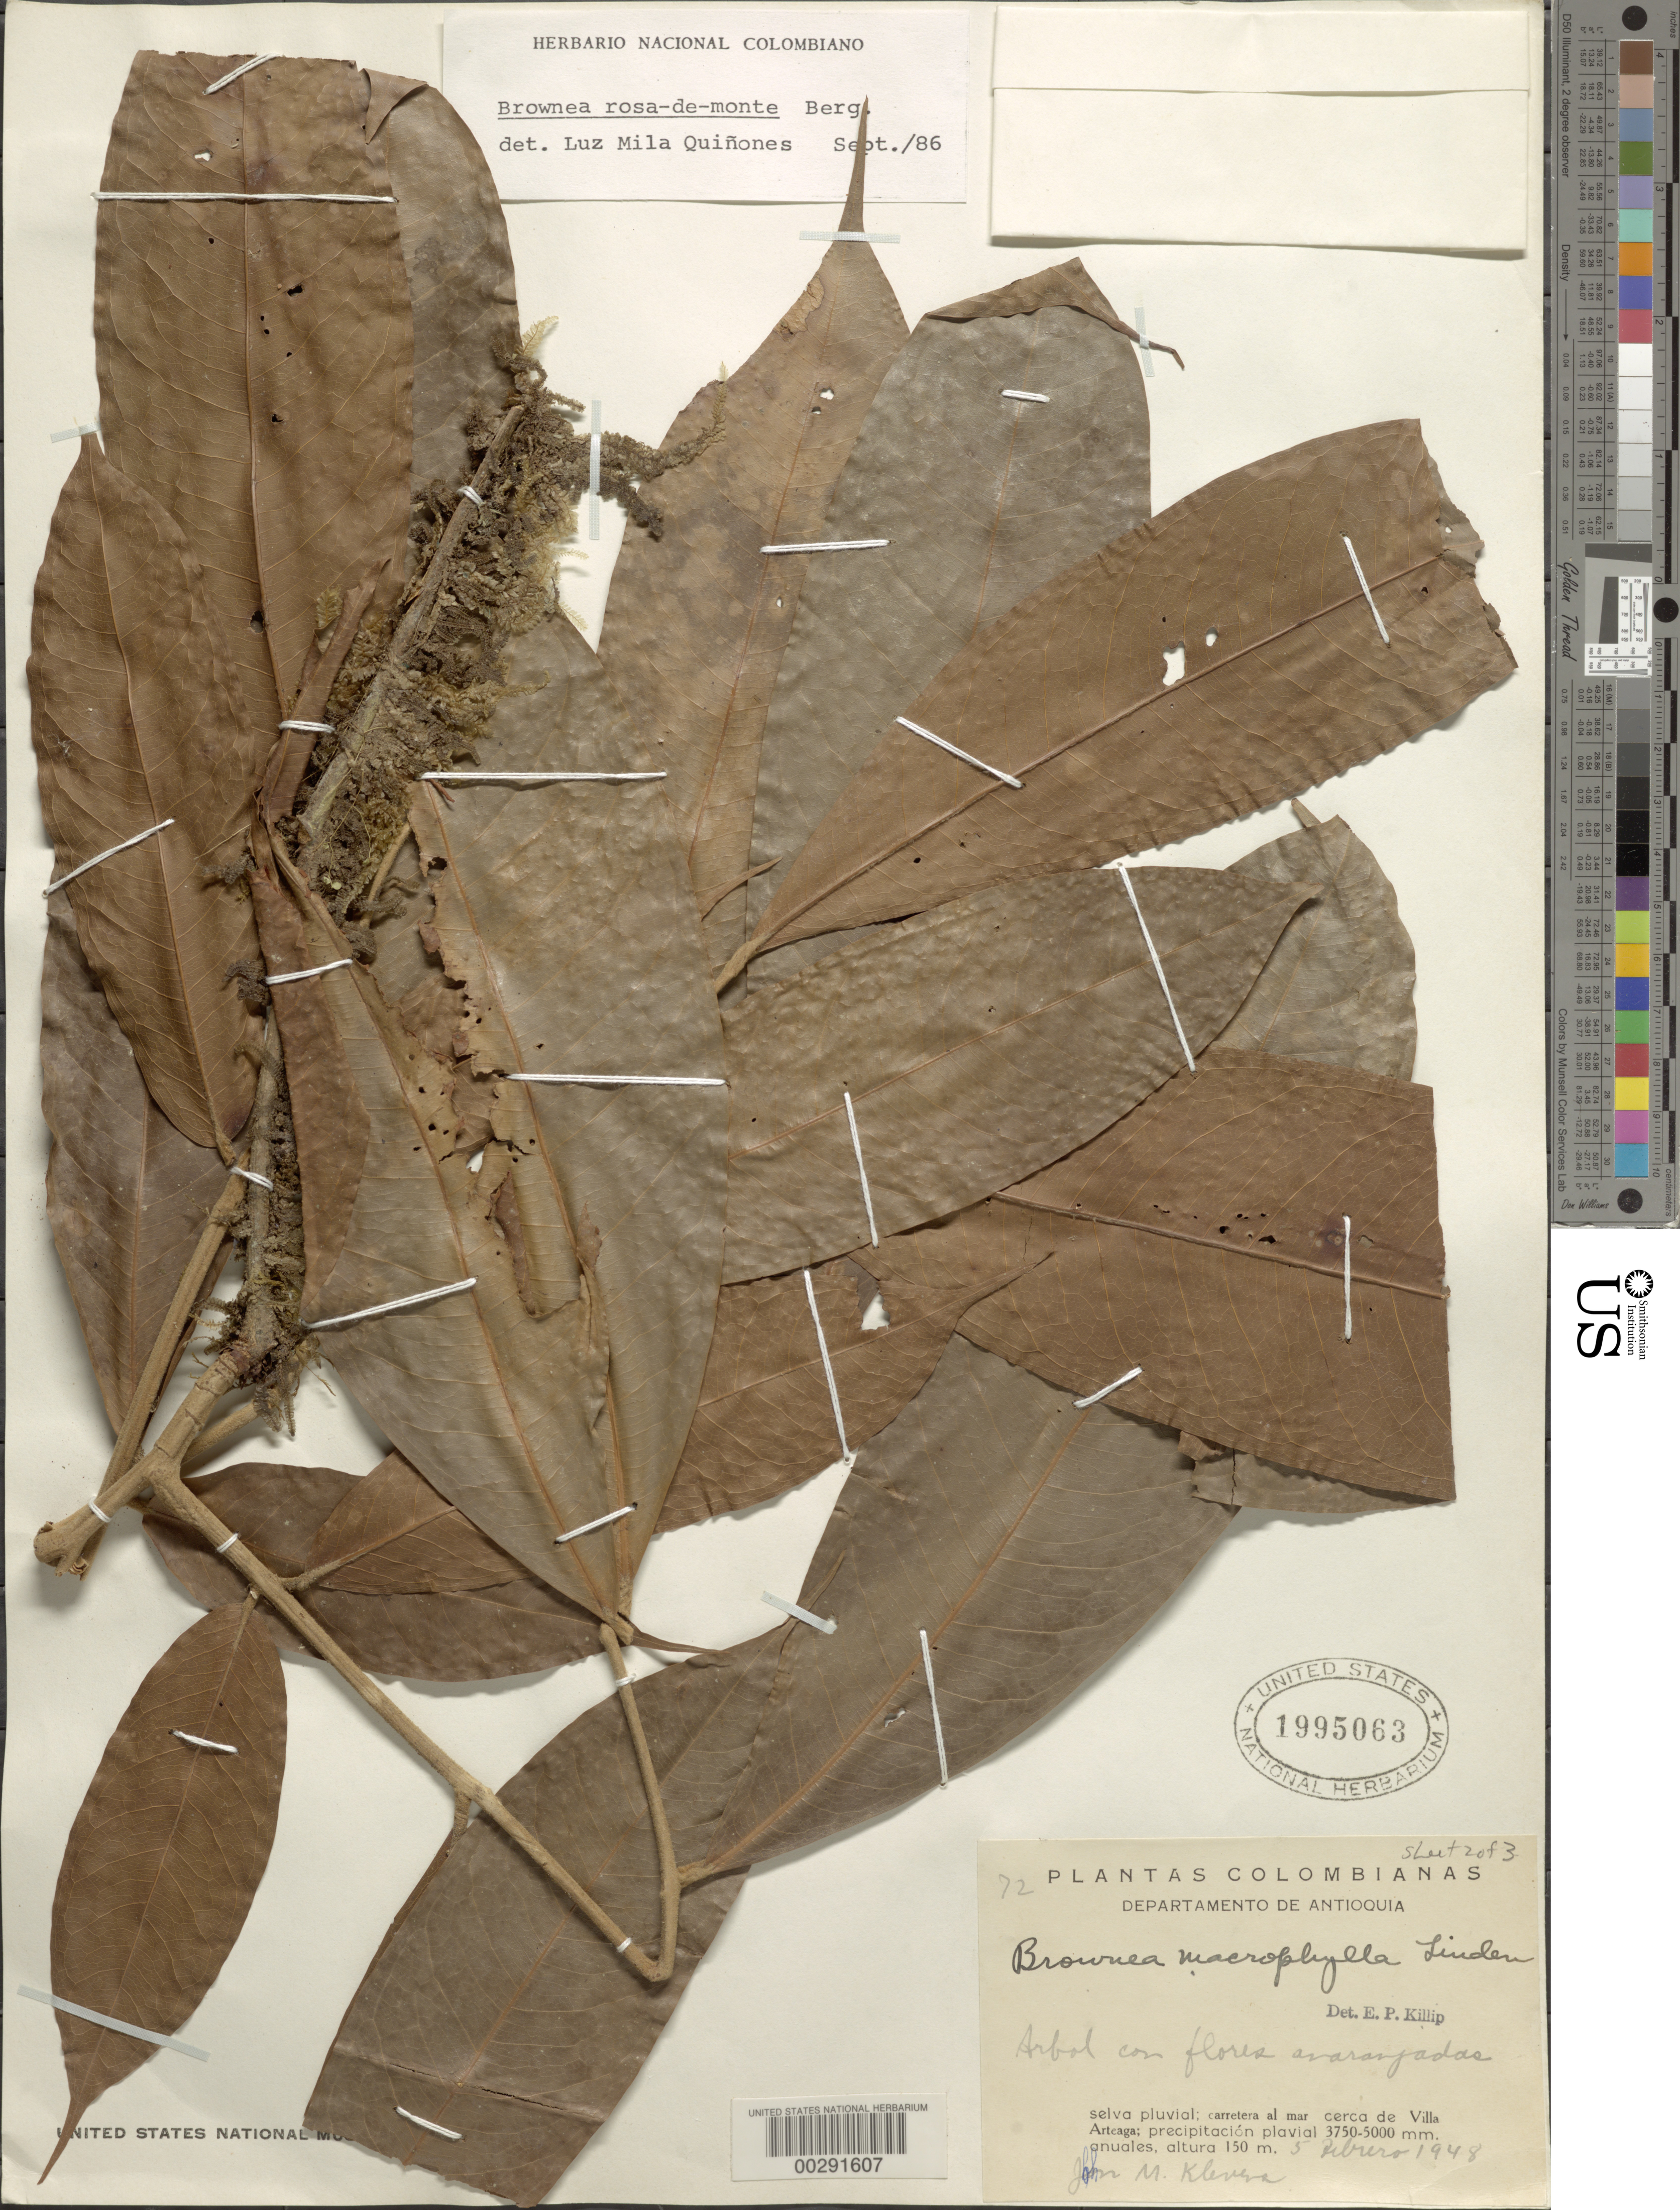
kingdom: Plantae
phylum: Tracheophyta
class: Magnoliopsida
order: Fabales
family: Fabaceae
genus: Brownea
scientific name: Brownea rosa-de-monte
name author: P.J. Bergius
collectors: J. Klevera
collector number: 72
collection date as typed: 05 Feb 1948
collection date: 1948-02-05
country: Colombia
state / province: Antioquia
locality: Carretera al Mar; around Villa Arteaga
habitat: Rain forest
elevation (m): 150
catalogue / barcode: US 1995063